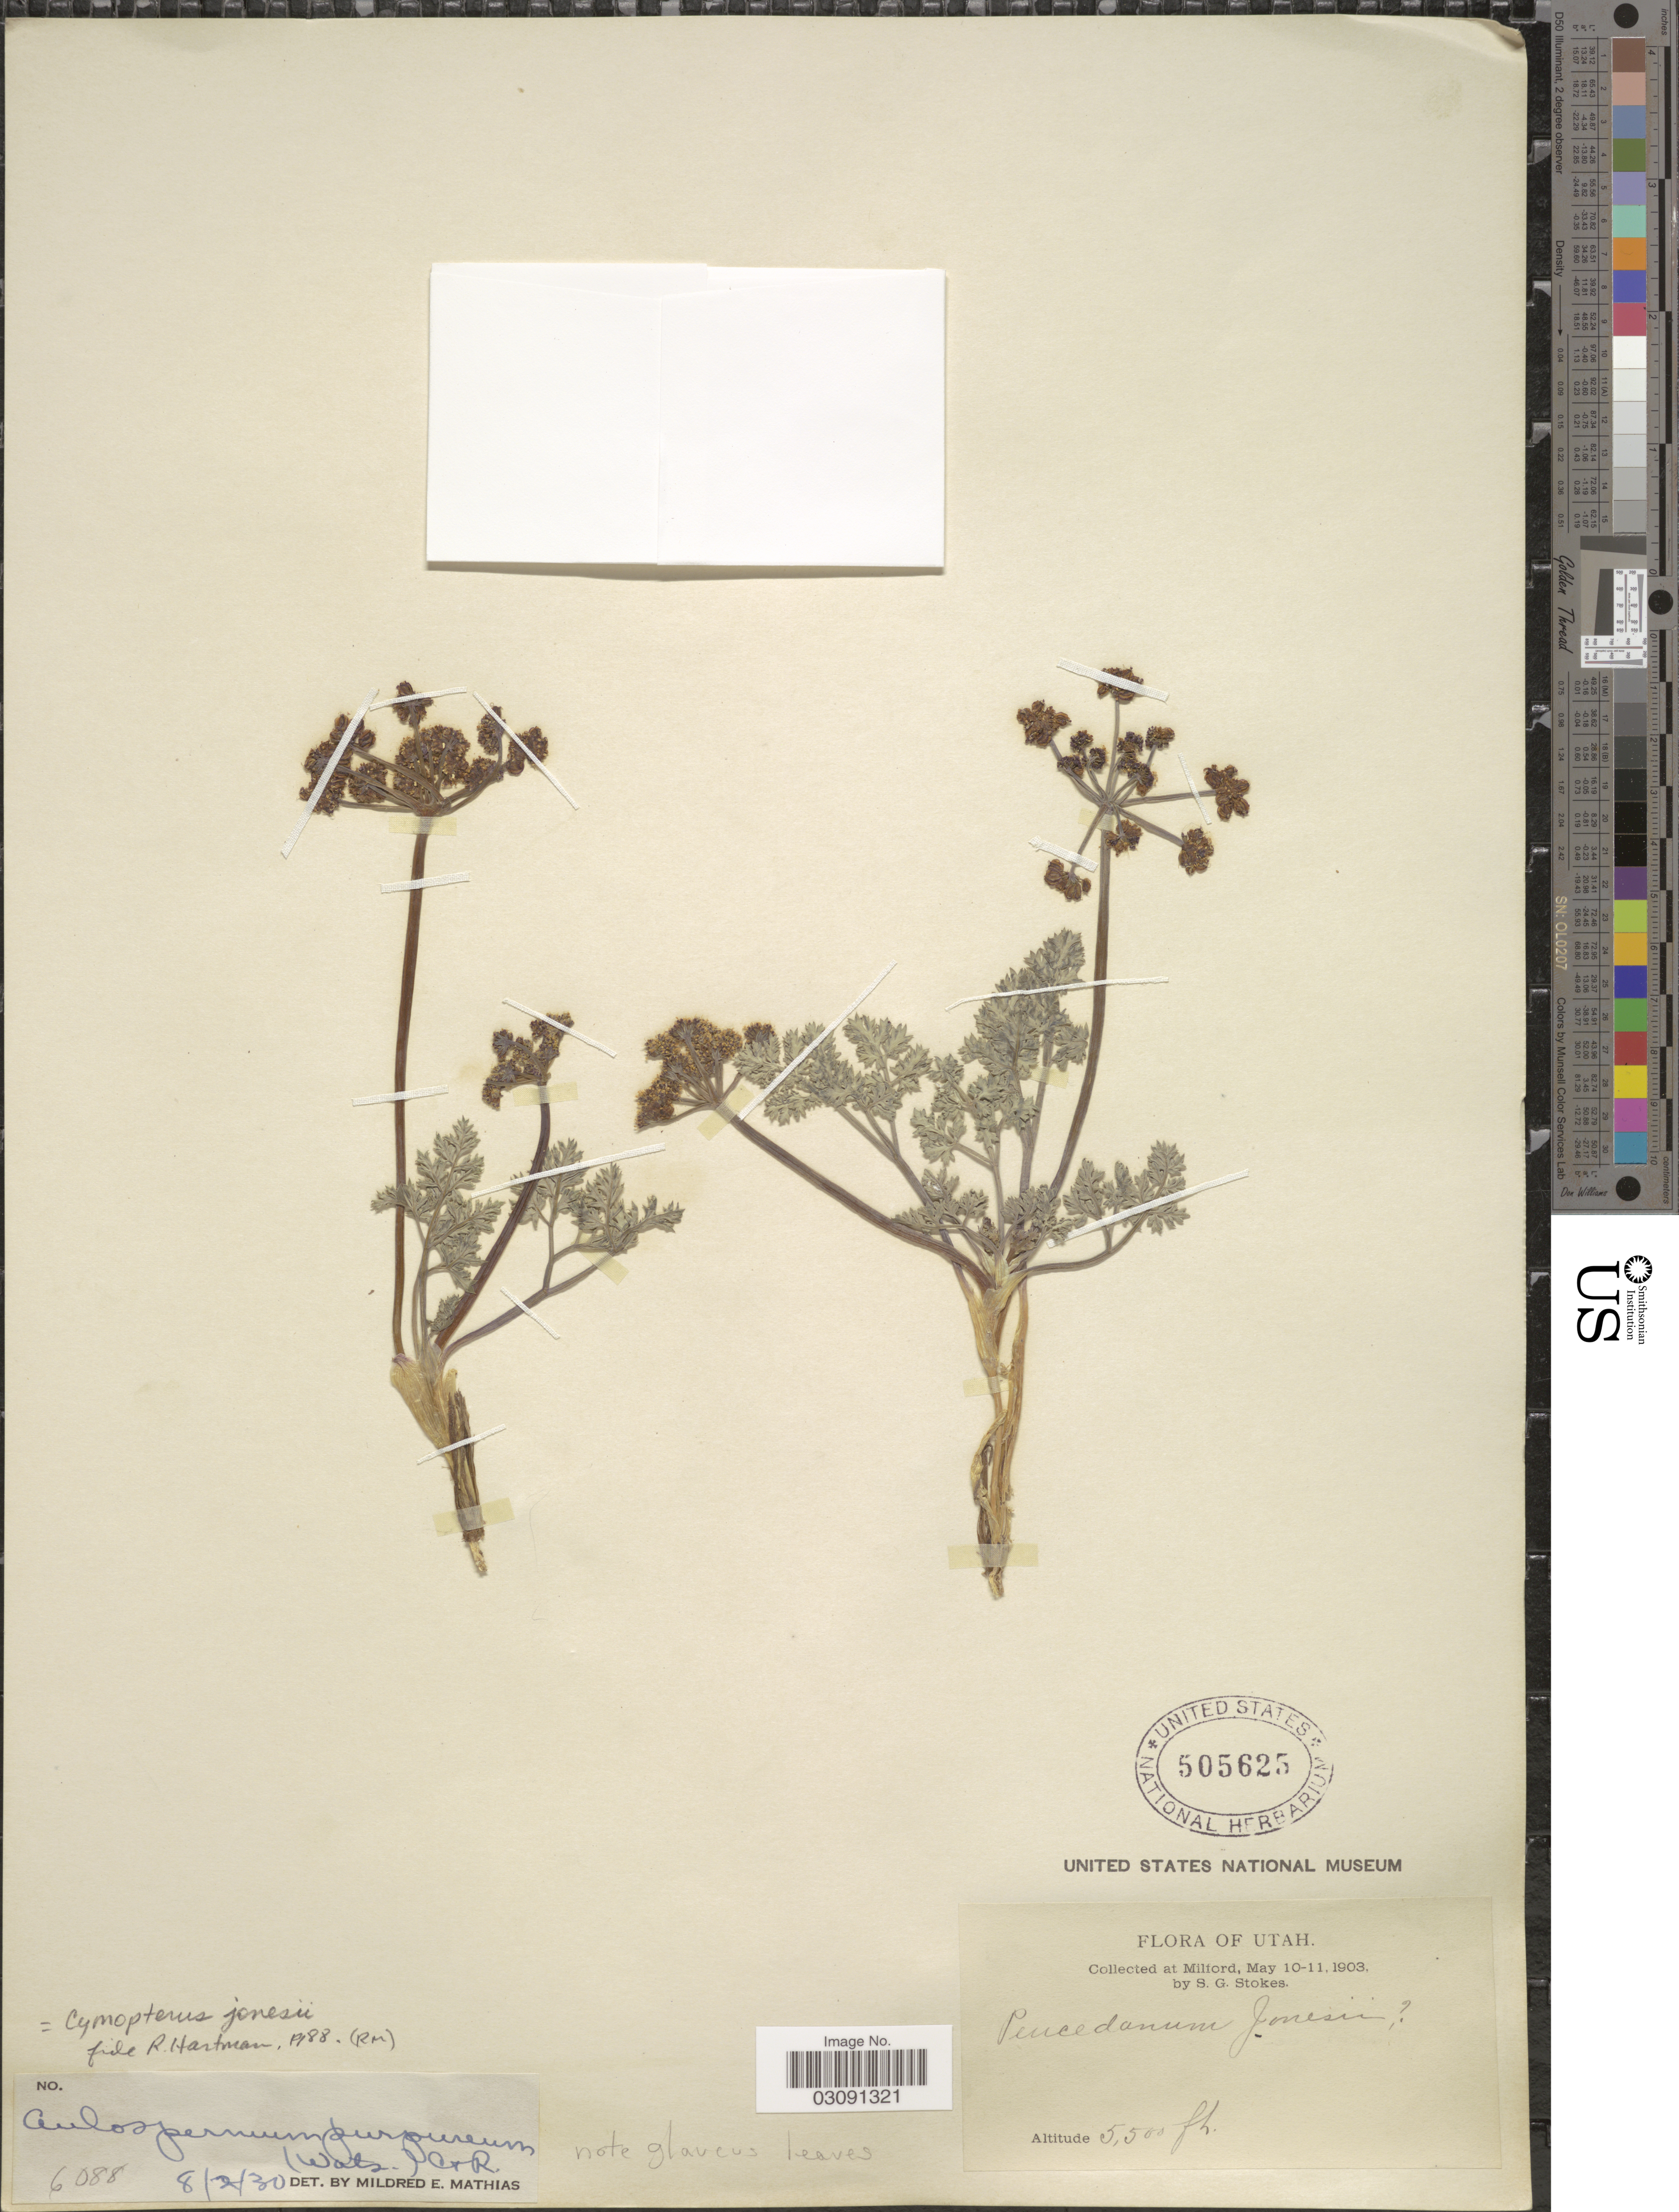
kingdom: Plantae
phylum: Tracheophyta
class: Magnoliopsida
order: Apiales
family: Apiaceae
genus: Cymopterus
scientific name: Cymopterus jonesii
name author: J.M. Coult. & Rose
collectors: S. G. Stokes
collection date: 1903-05-10/1903-05-11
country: United States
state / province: Utah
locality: At Milford.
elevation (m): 1676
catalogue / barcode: US 505625